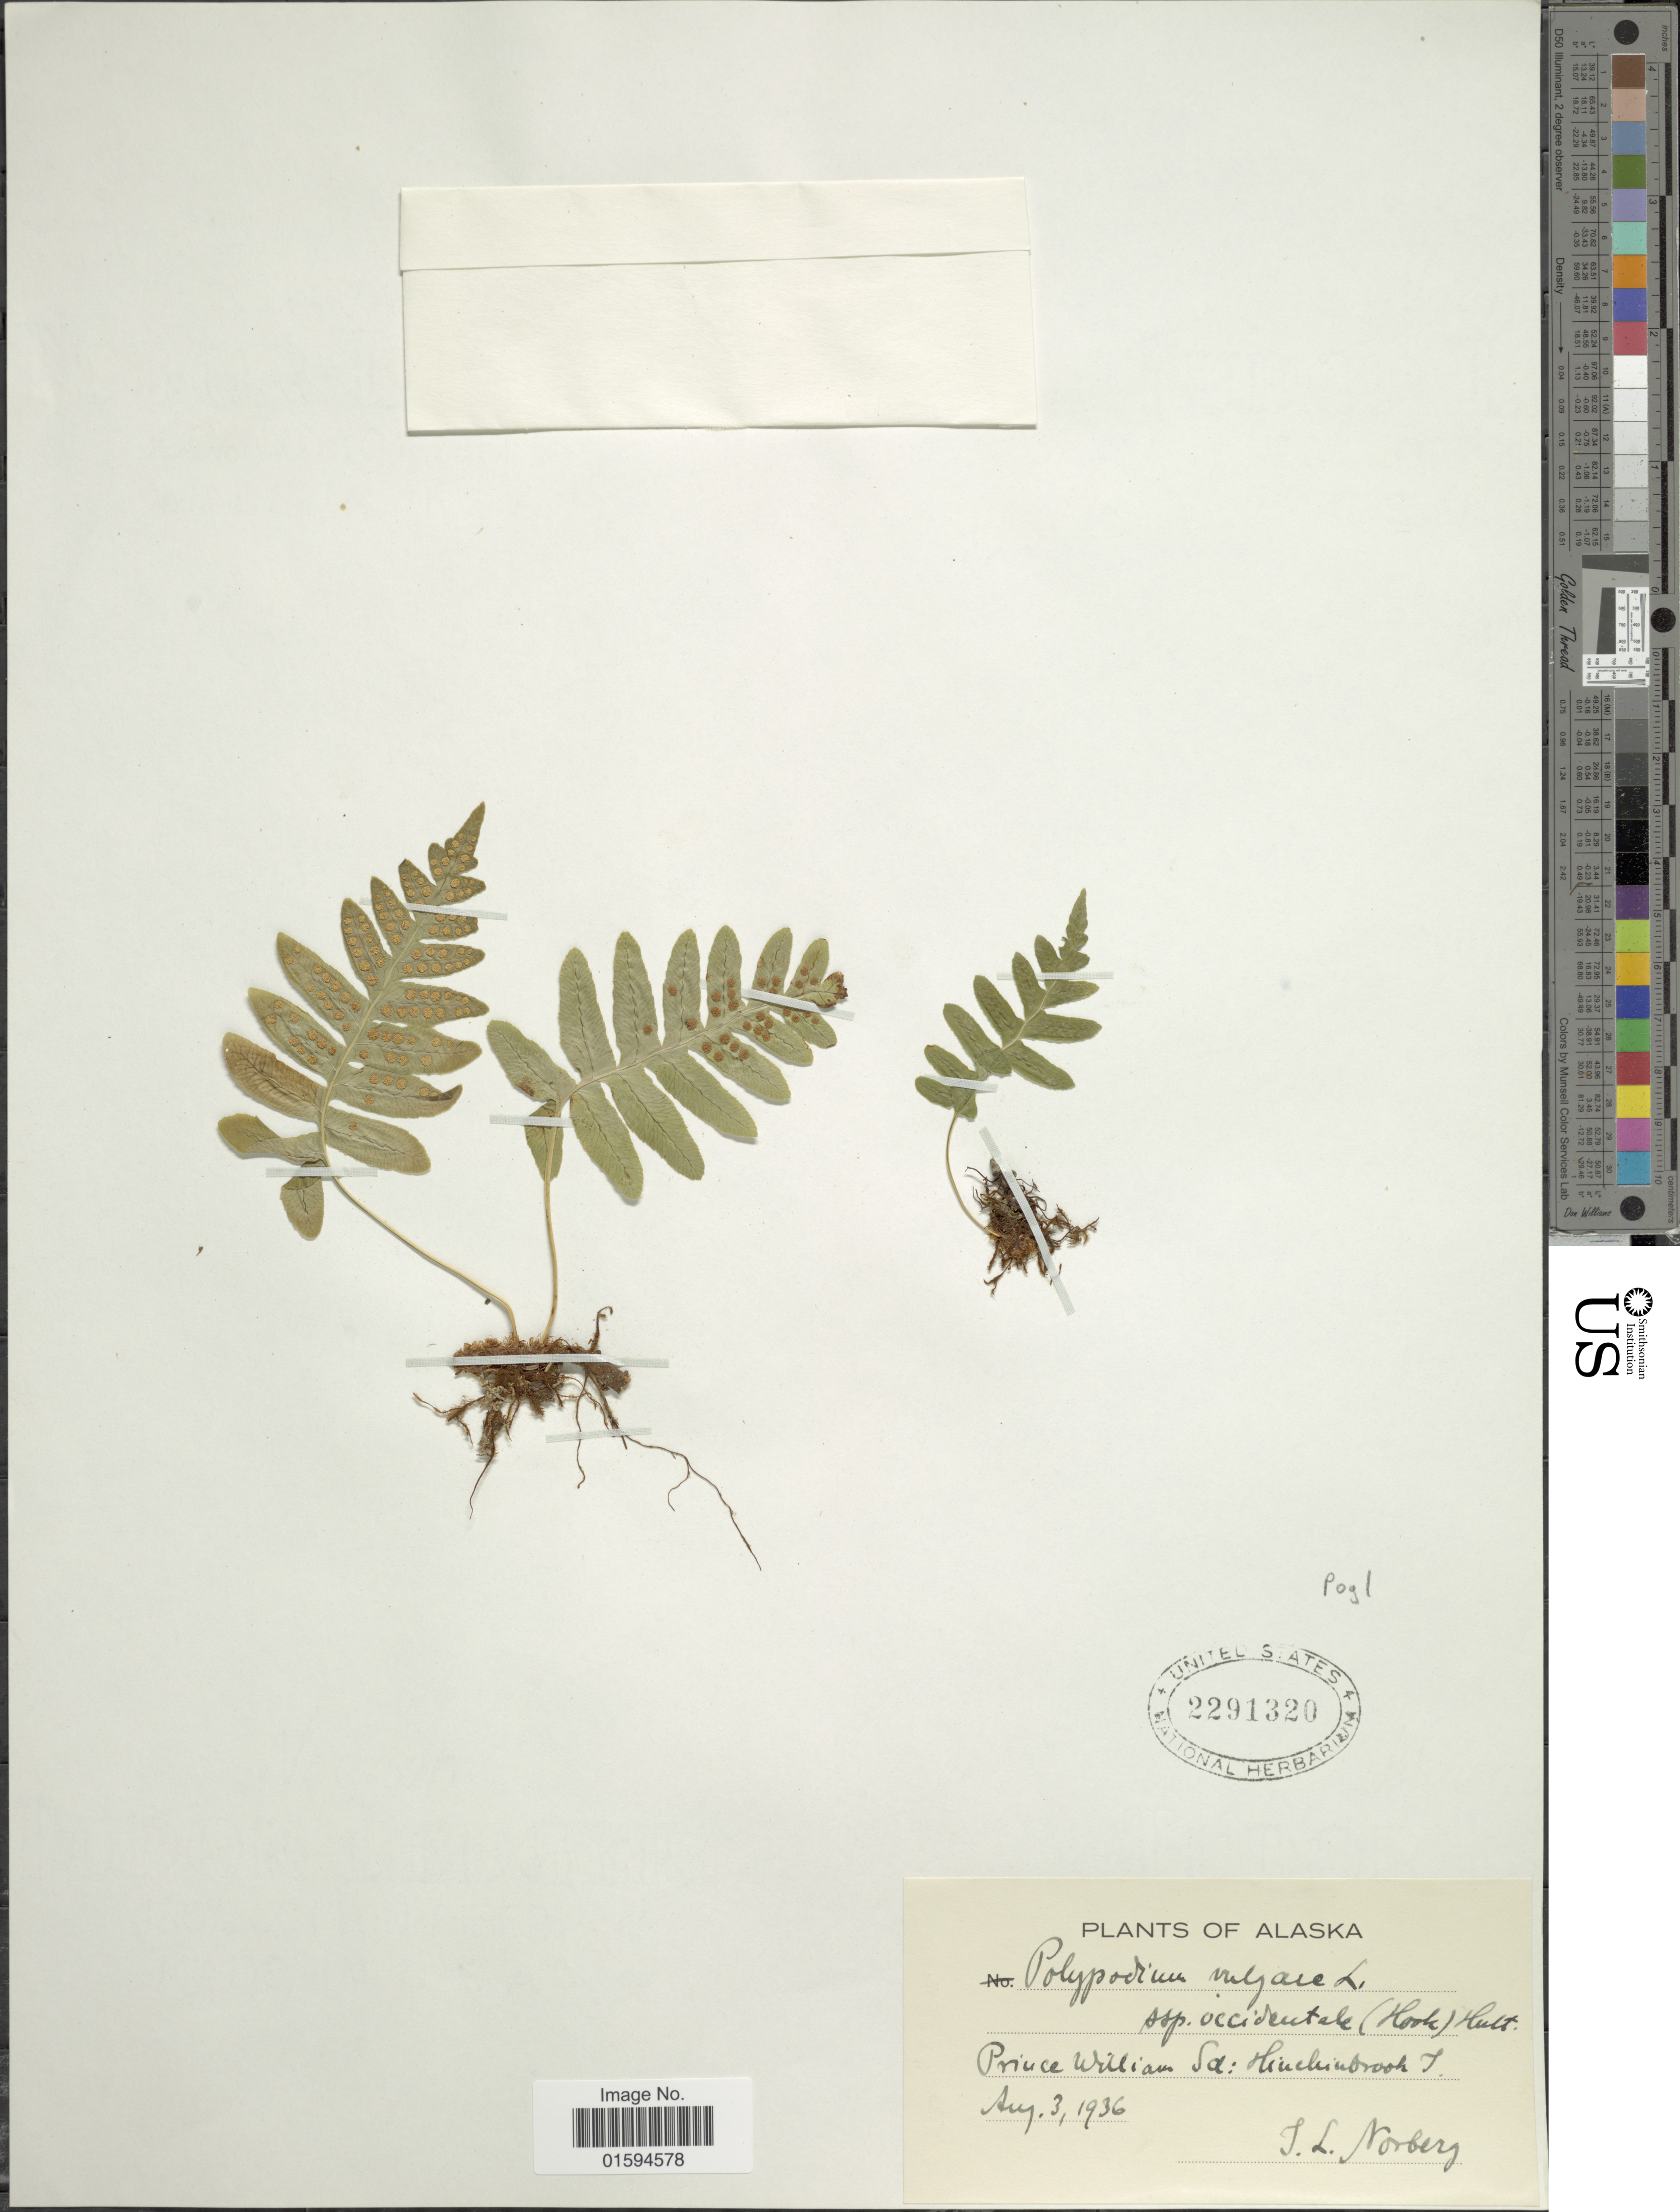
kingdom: Plantae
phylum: Tracheophyta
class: Polypodiopsida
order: Polypodiales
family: Polypodiaceae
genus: Polypodium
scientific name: Polypodium glycyrrhiza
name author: D.C. Eaton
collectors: I. Norberg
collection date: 1936-08-03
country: United States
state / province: Alaska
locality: Prince William Sd: Hinchinbrook I.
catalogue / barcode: US 2291320